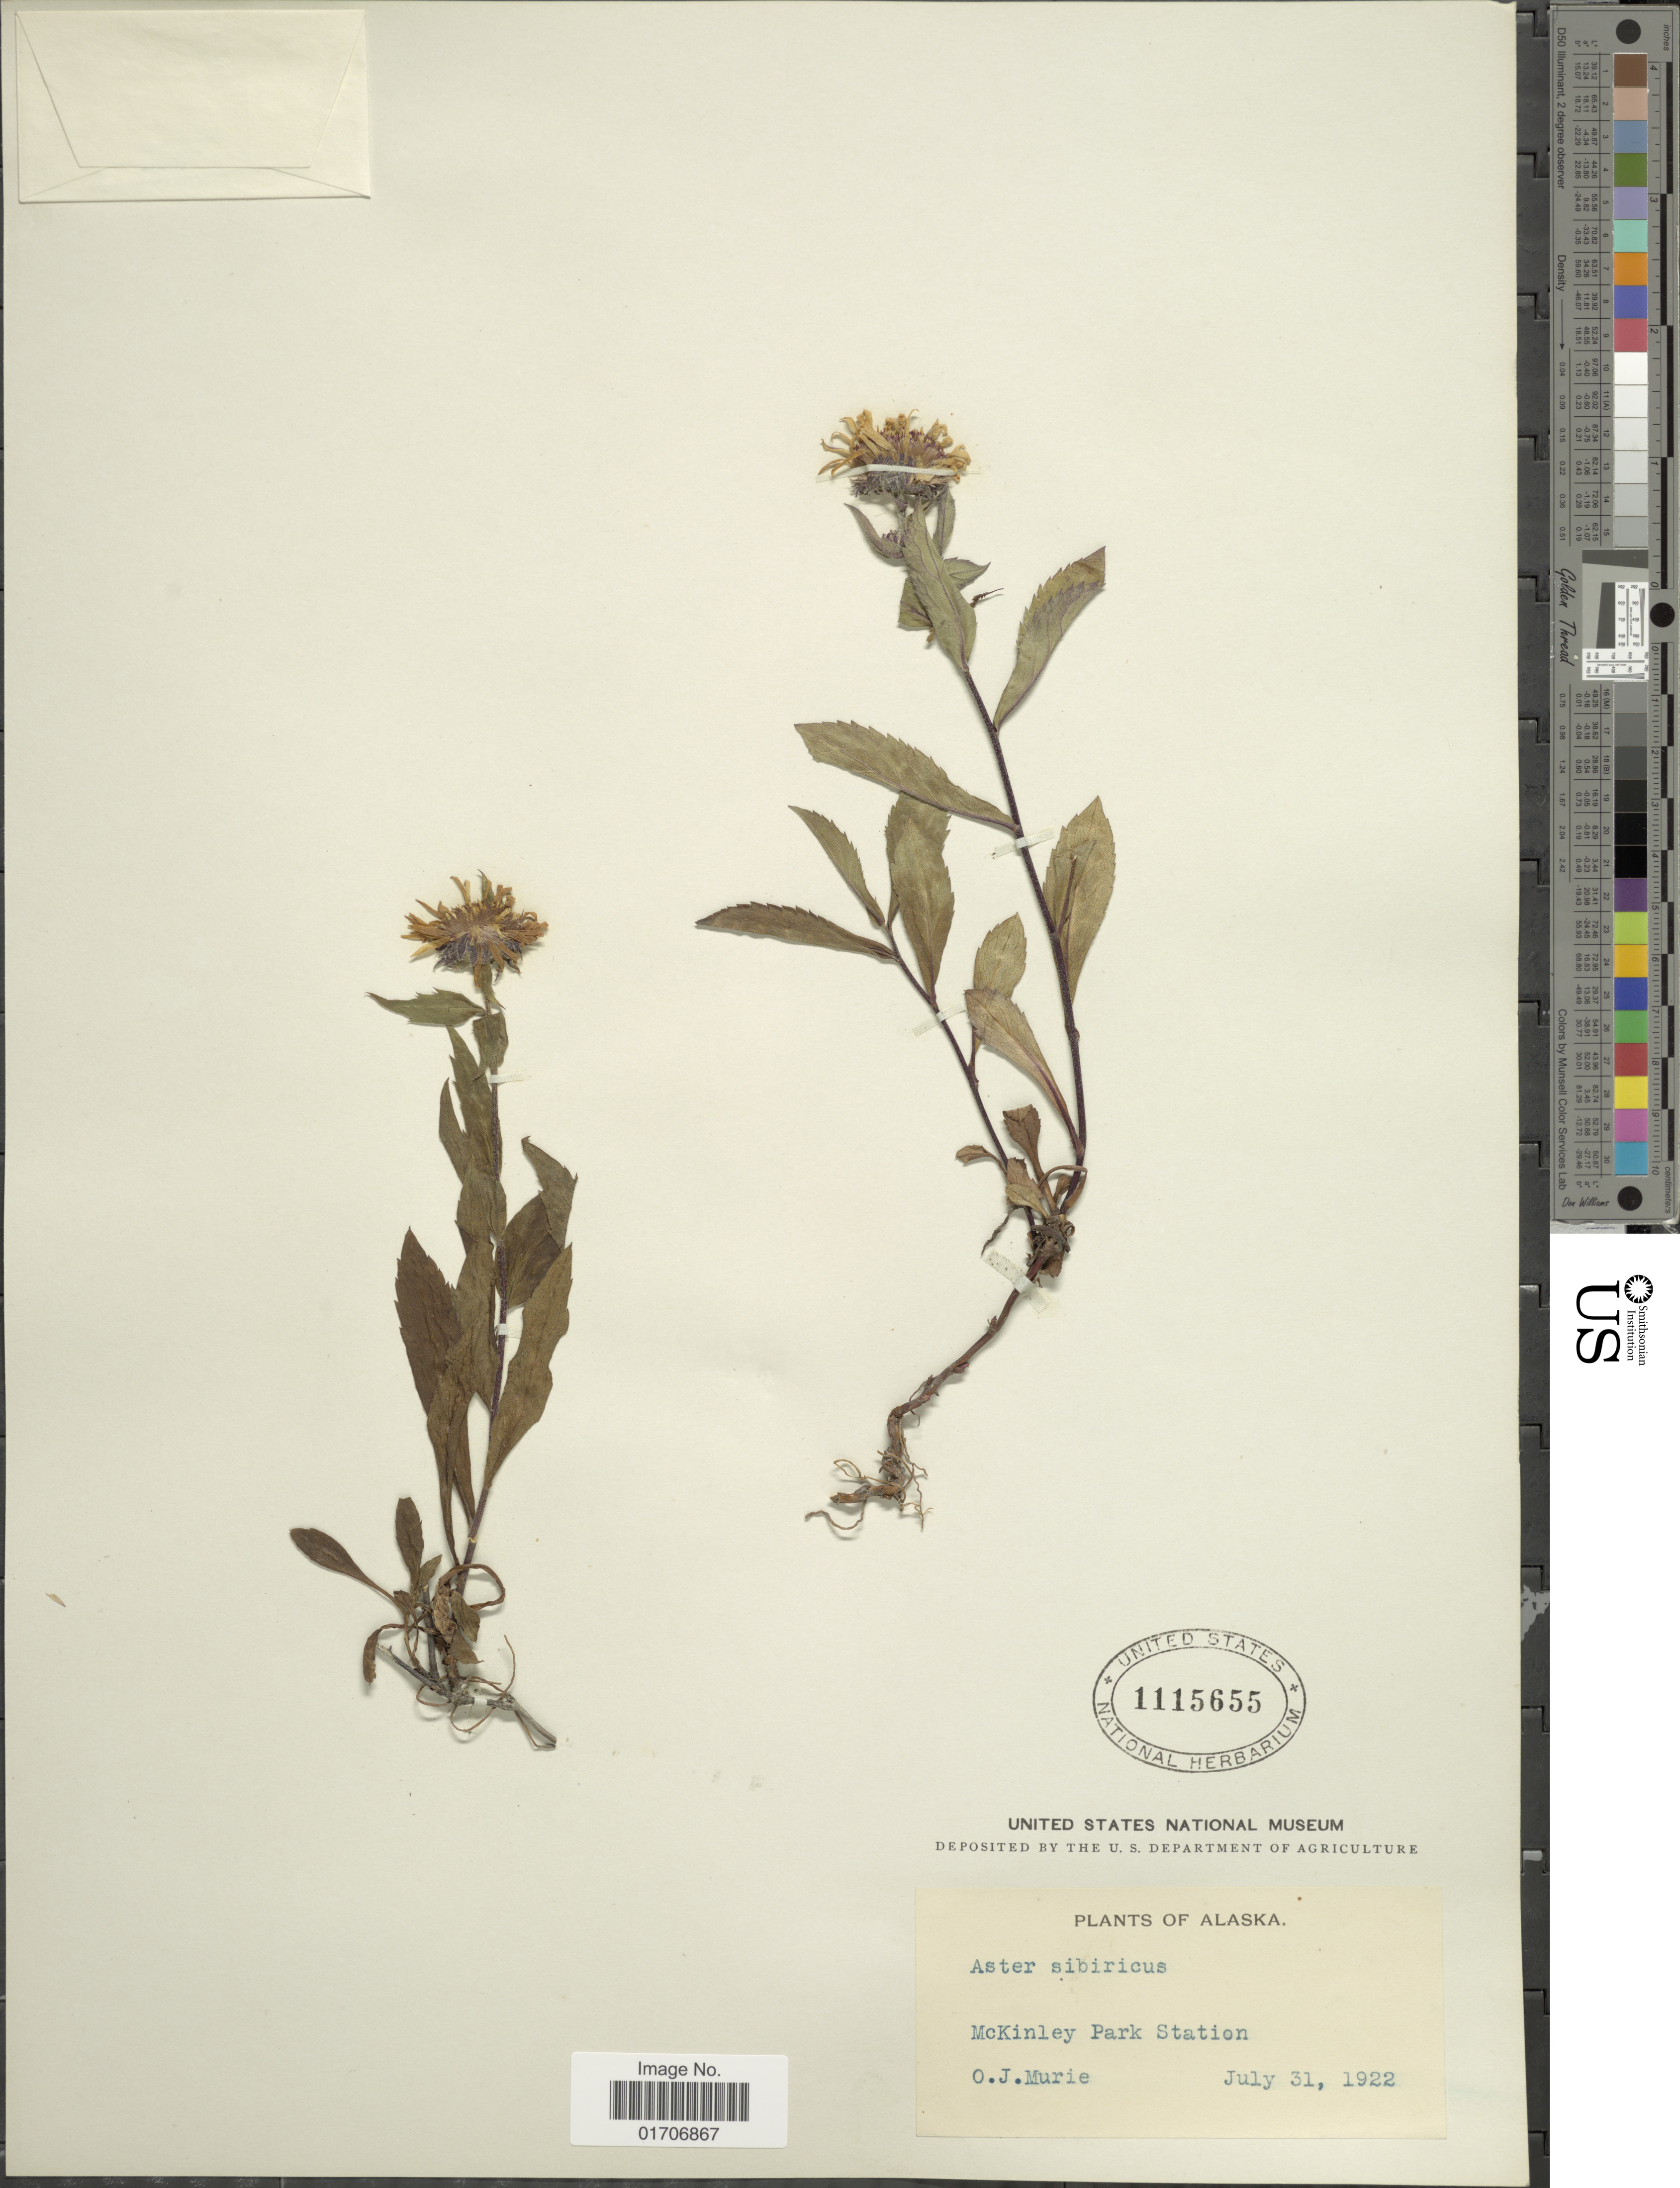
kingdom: Plantae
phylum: Tracheophyta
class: Magnoliopsida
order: Asterales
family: Asteraceae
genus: Eurybia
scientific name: Eurybia sibirica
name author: (L.) G.L. Nesom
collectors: O. Murie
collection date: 1922-07-31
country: United States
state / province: Alaska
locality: McKinley Park Station.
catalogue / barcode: US 1115655